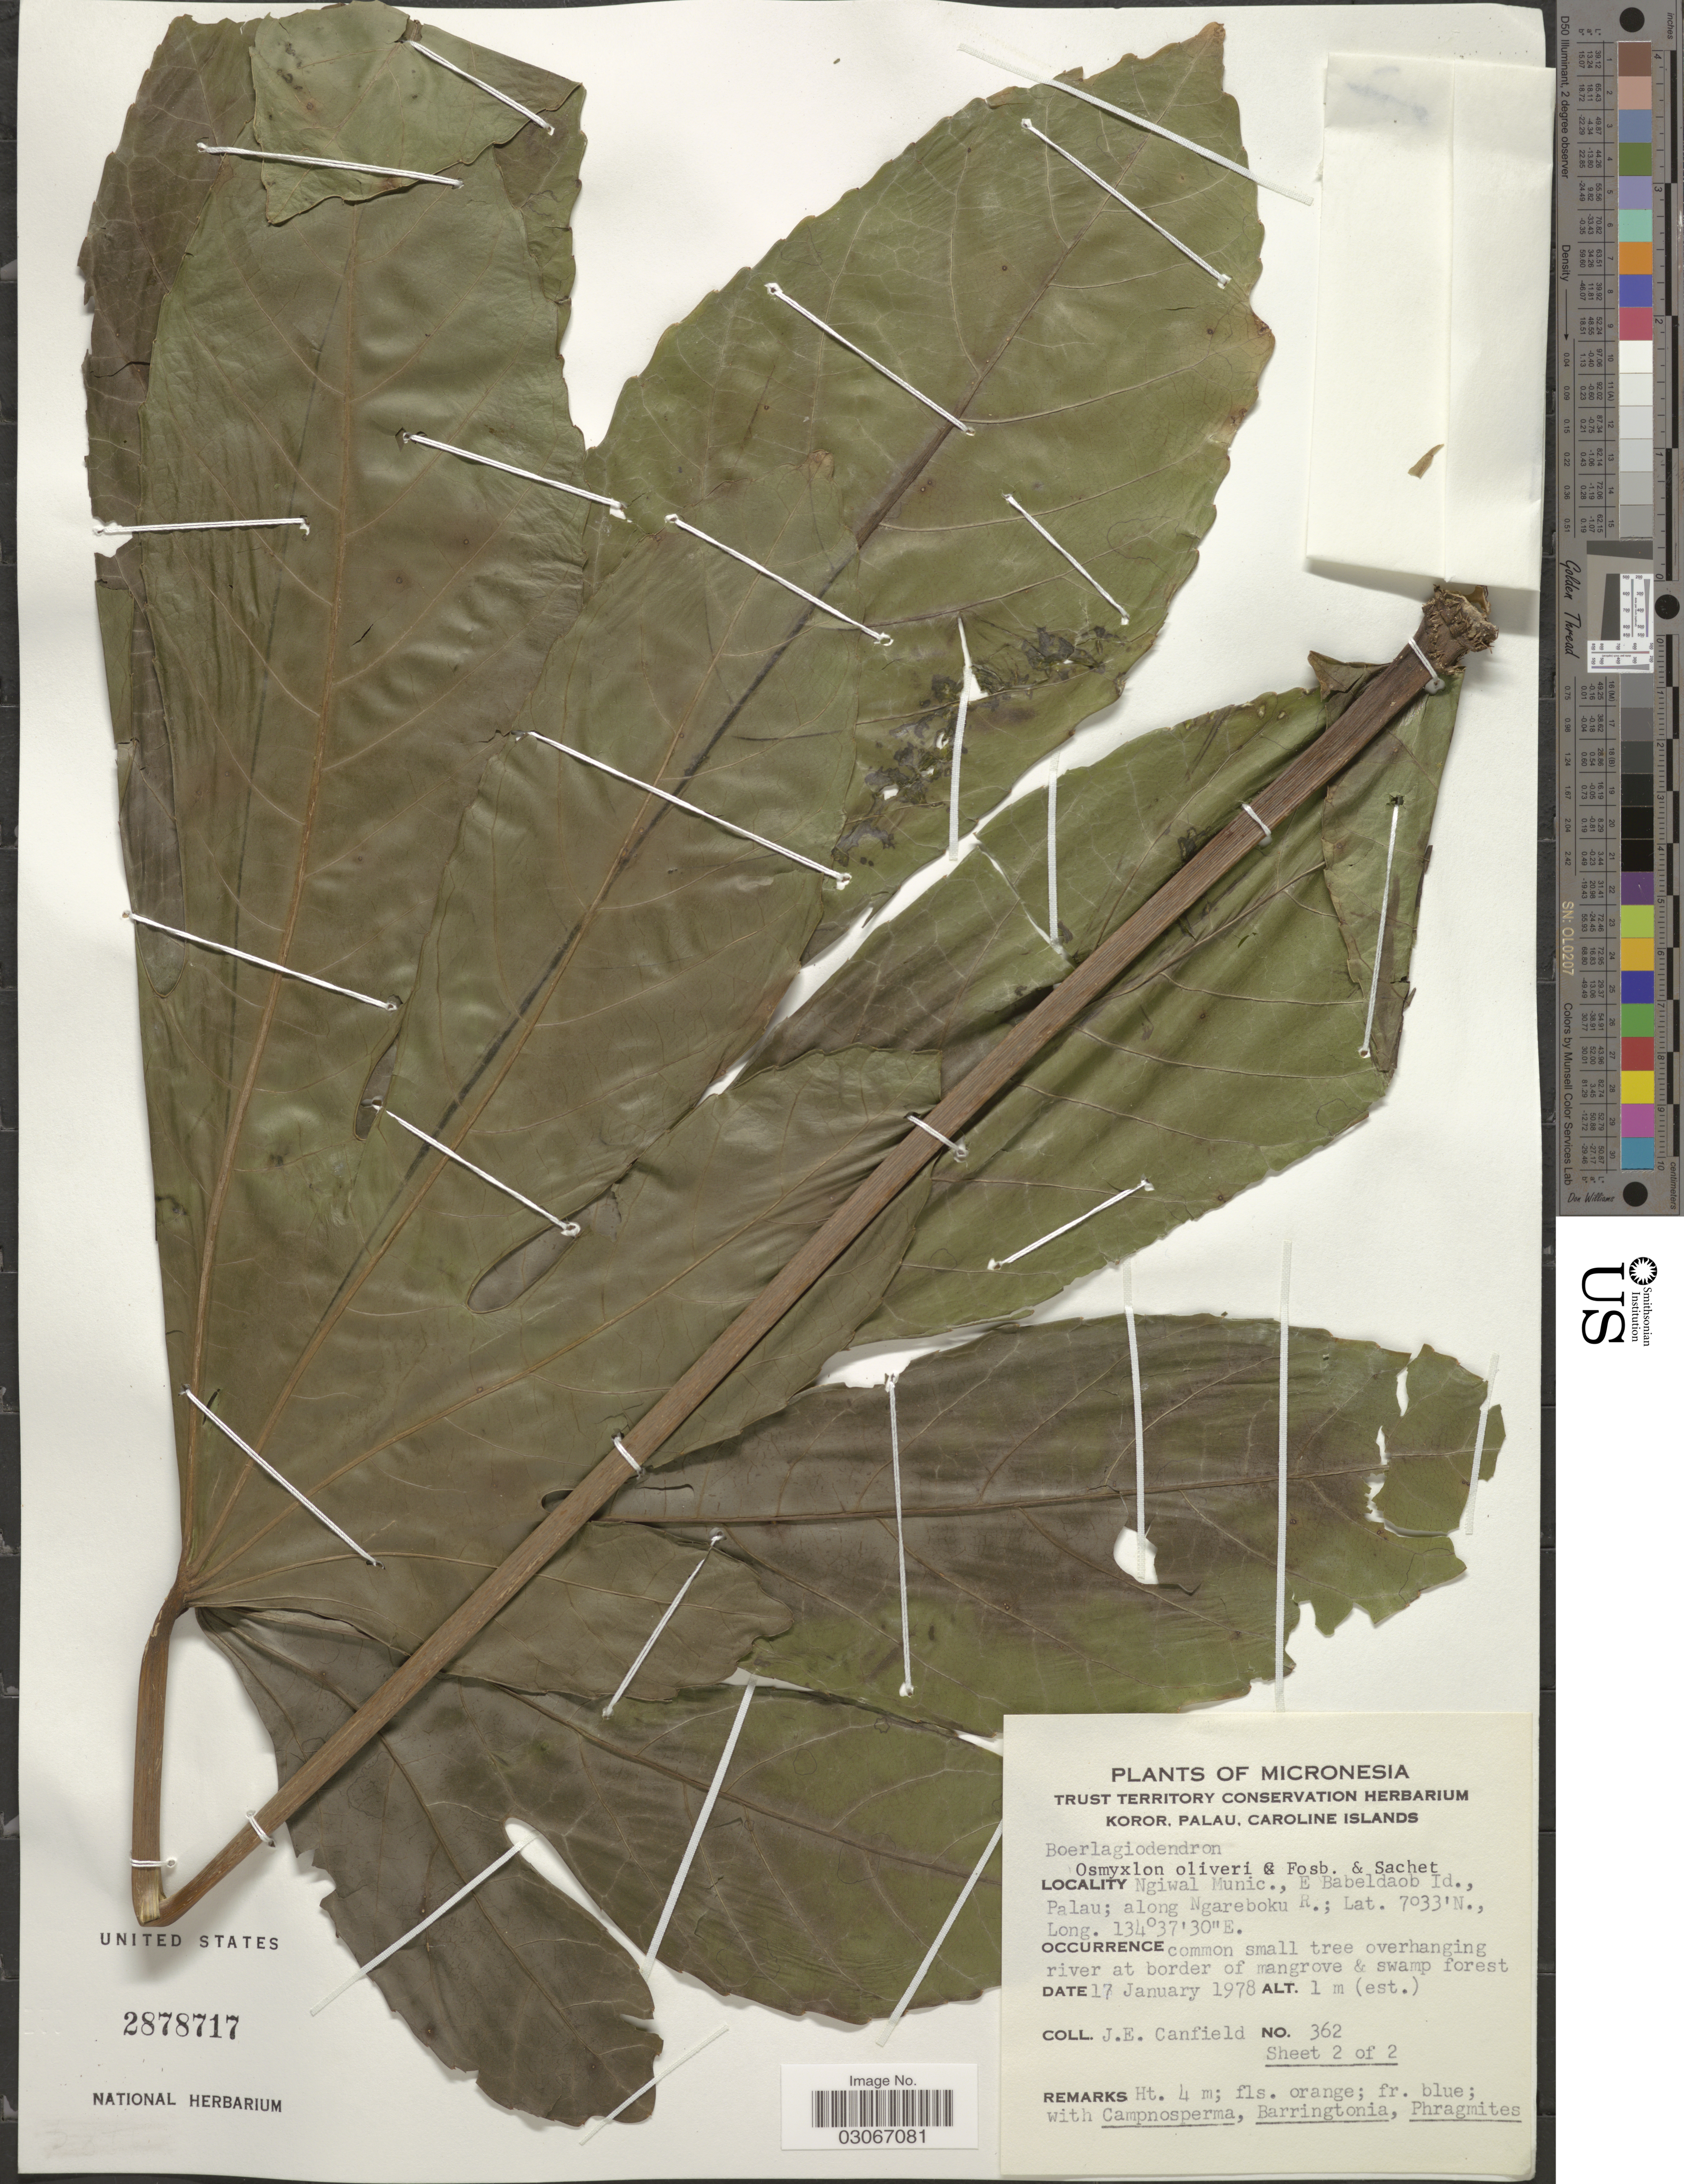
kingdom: Plantae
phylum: Tracheophyta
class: Magnoliopsida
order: Apiales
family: Araliaceae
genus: Osmoxylon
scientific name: Osmoxylon oliveri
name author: Fosberg & Sachet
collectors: J. E. Canfield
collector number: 362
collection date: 1978-01-17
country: Palau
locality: Ngiwal Munic., E Babeldaob Id., Palau; along Ngareboku R.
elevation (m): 1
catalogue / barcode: US 2878717